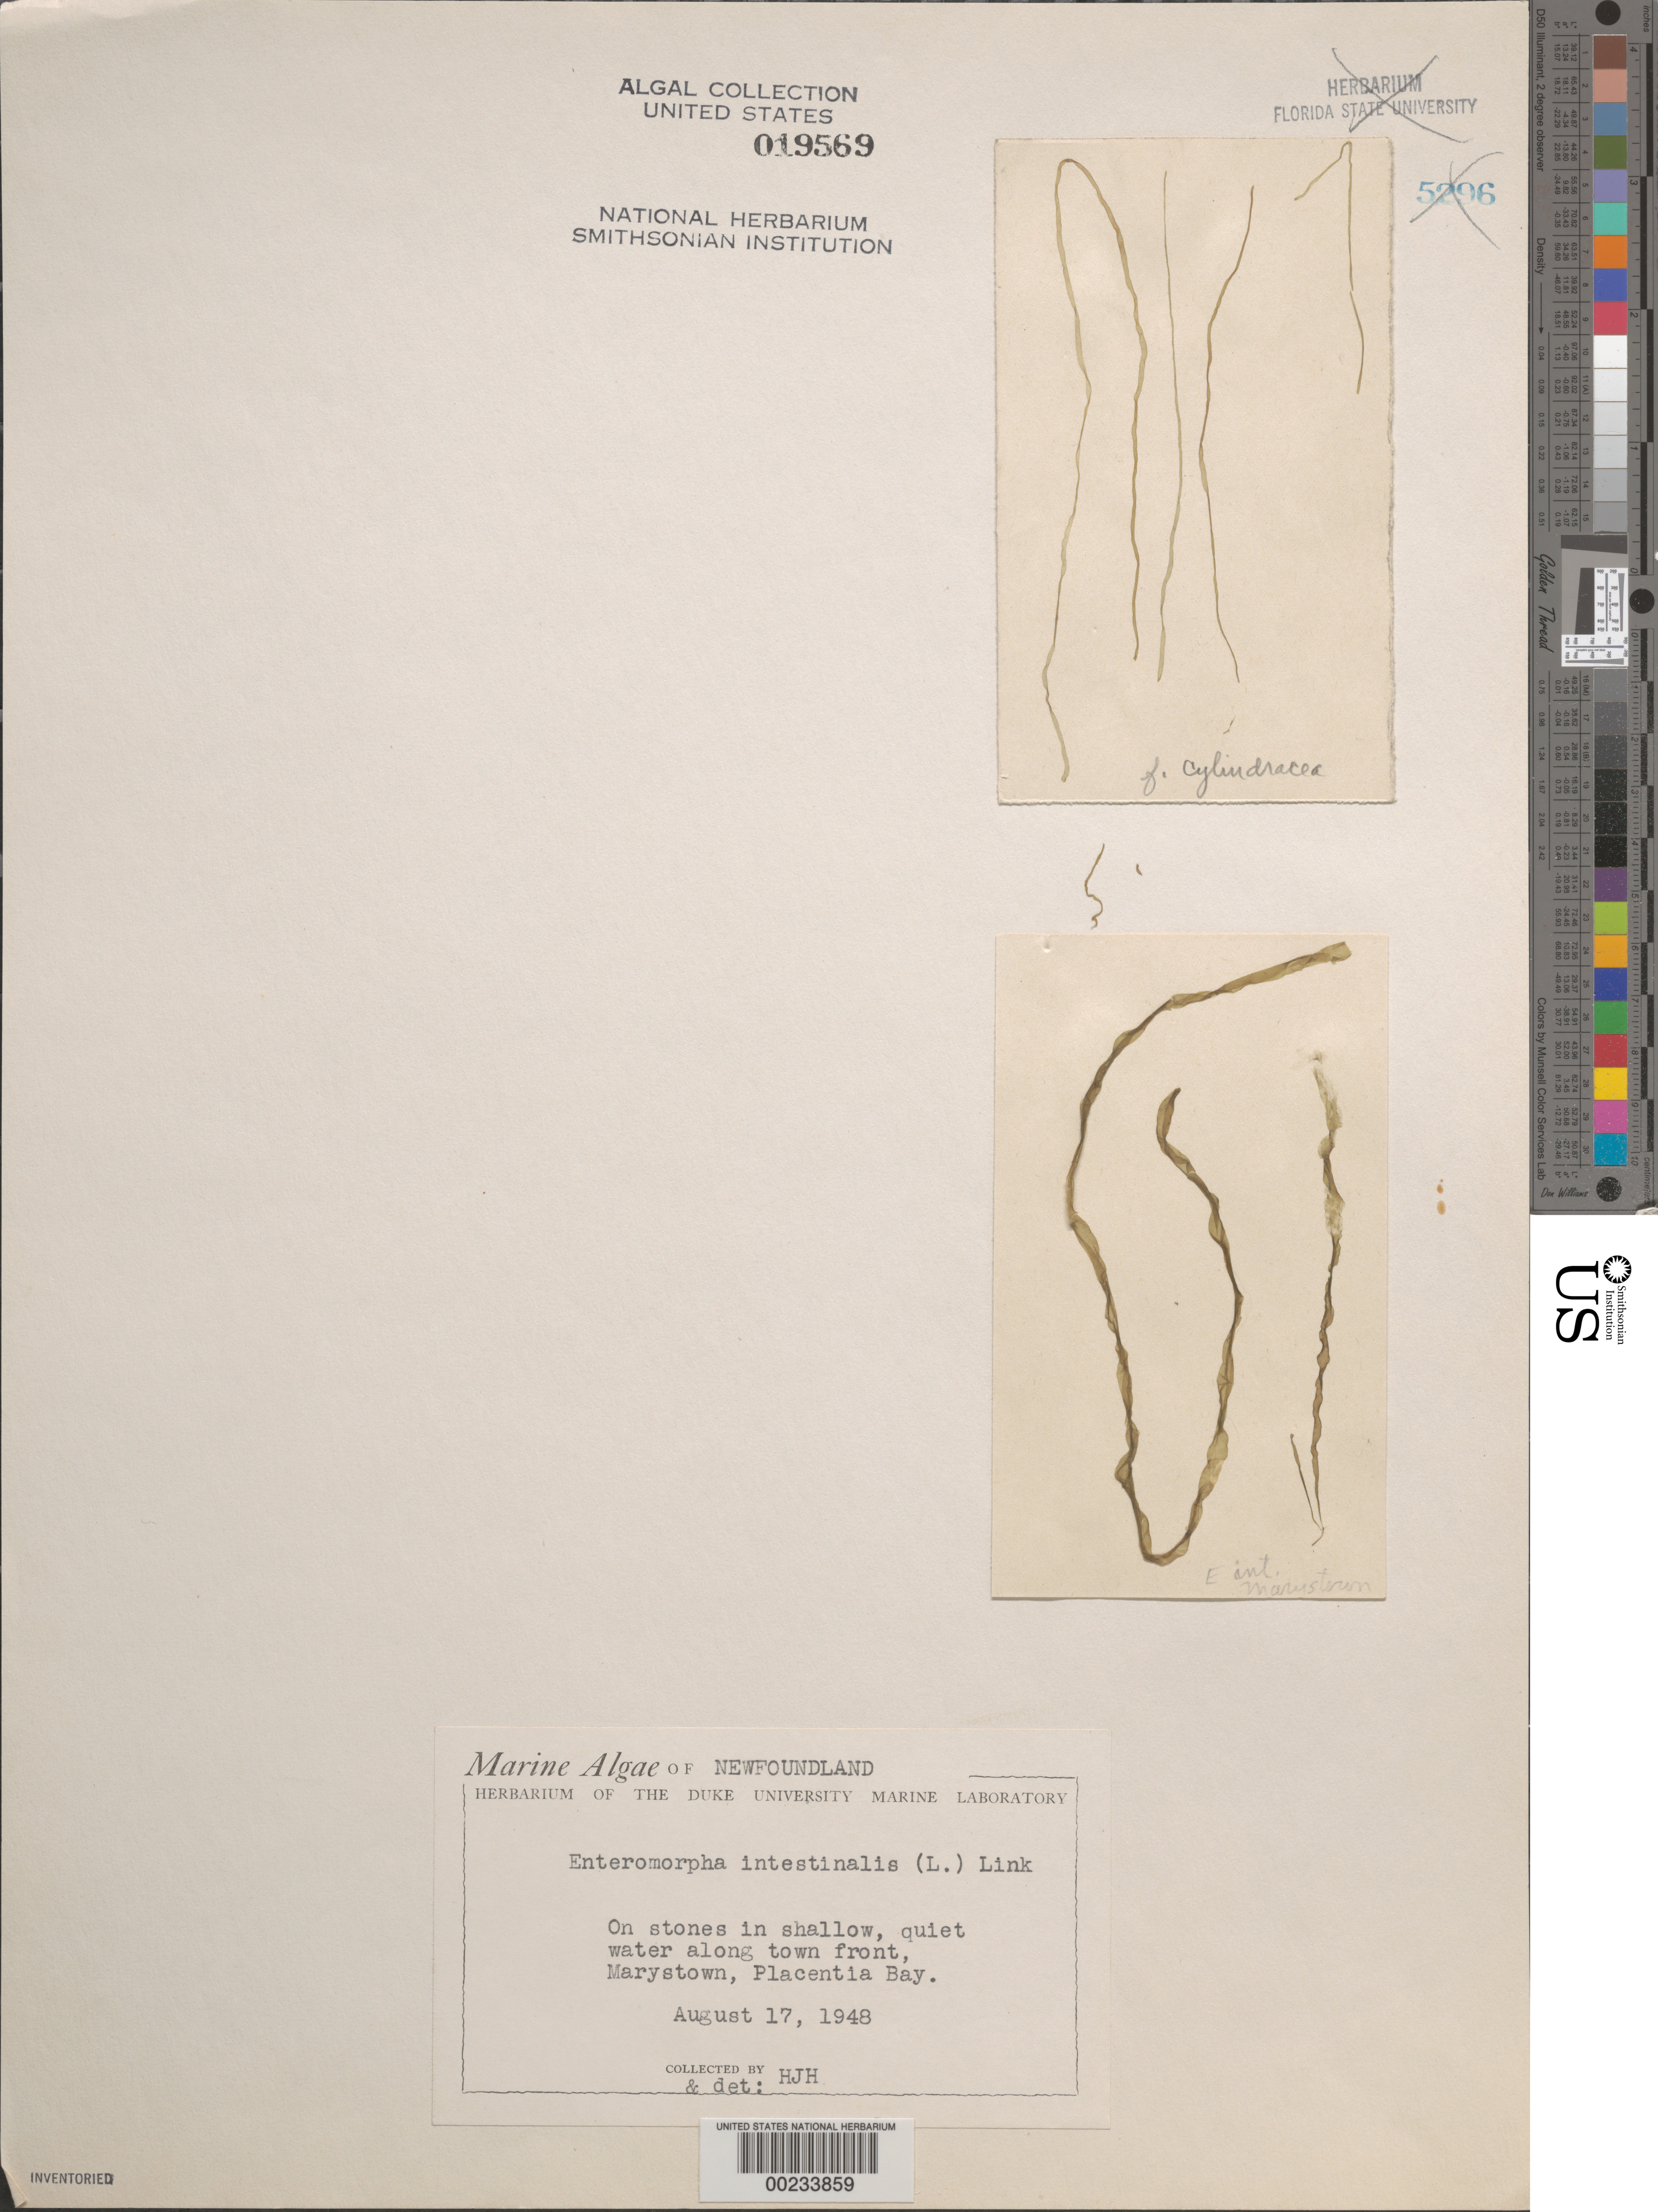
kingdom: Plantae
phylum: Chlorophyta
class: Ulvophyceae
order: Ulvales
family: Ulvaceae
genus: Ulva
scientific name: Ulva intestinalis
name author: L.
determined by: Algae name updating Project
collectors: H. J. Humm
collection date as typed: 17 Aug 1948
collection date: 1948-08-17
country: Canada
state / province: Newfoundland and Labrador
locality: Marystown, Placentia Bay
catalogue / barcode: US 19569